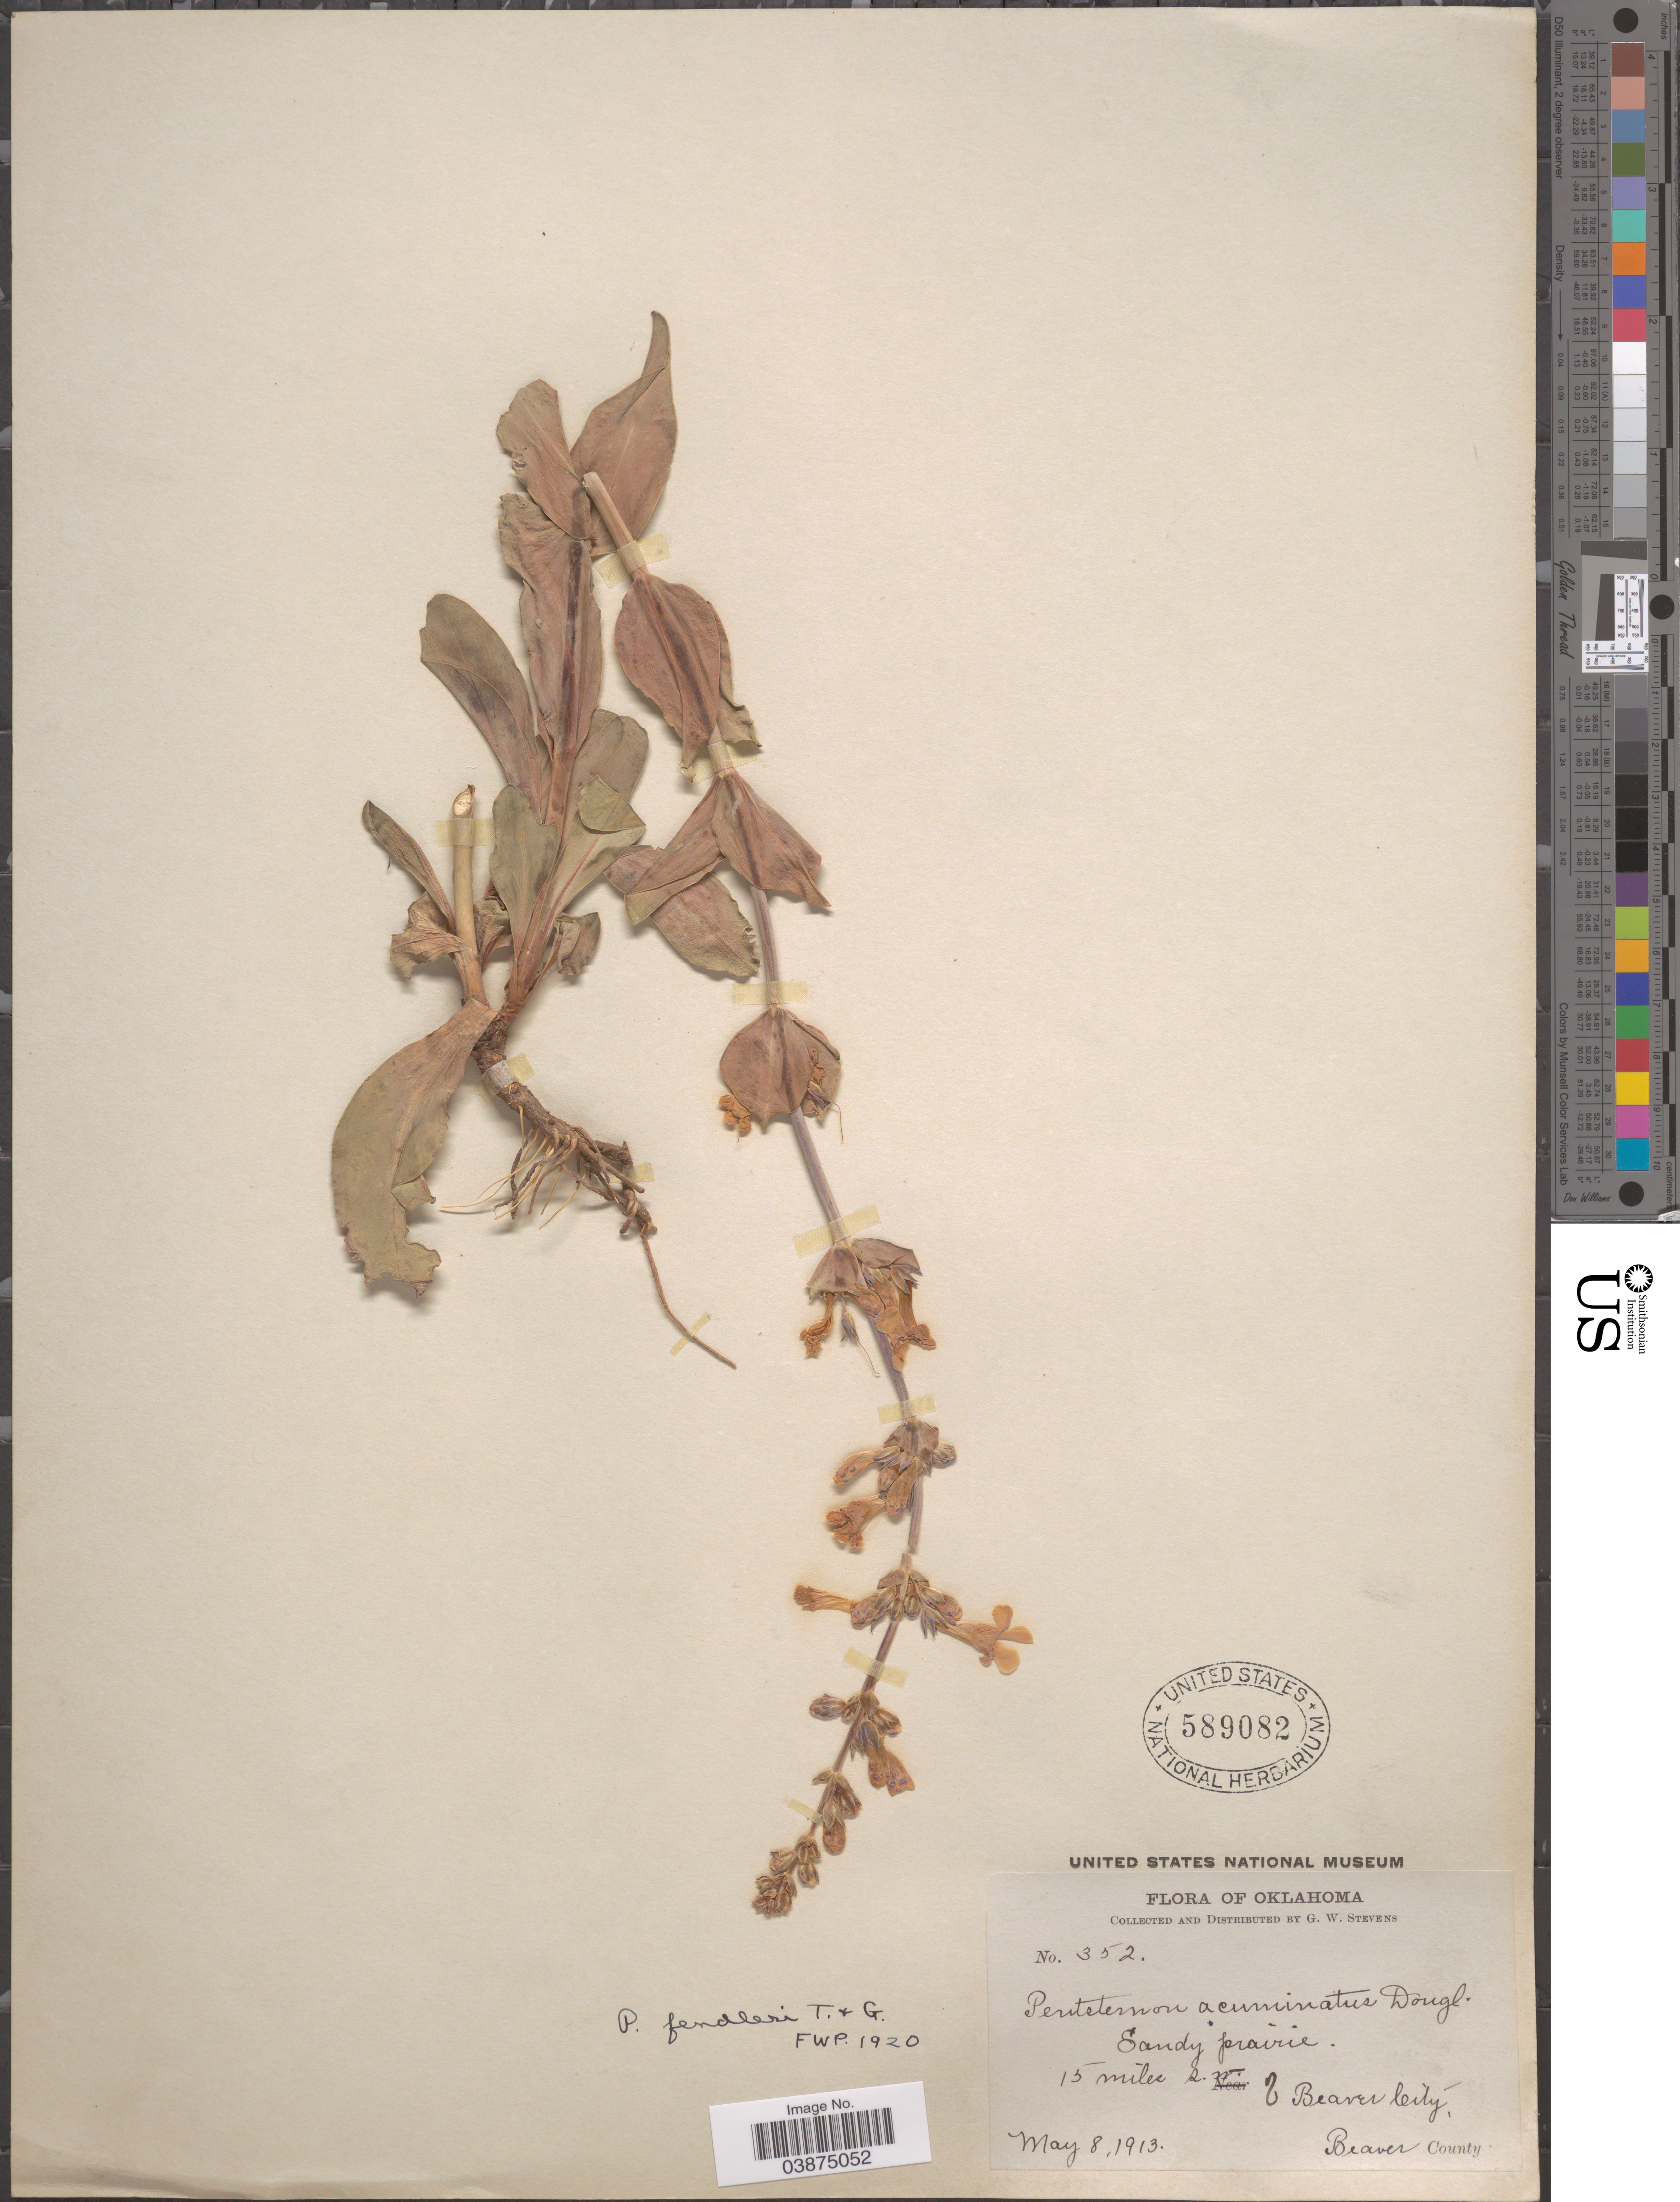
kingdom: Plantae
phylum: Tracheophyta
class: Magnoliopsida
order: Lamiales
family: Plantaginaceae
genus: Penstemon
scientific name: Penstemon fendleri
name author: Torr. & A. Gray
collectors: G. W. Stevens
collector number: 352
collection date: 1913-05-08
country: United States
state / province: Oklahoma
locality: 15 miles s.w. of Beaver City, Beaver County.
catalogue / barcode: US 589082